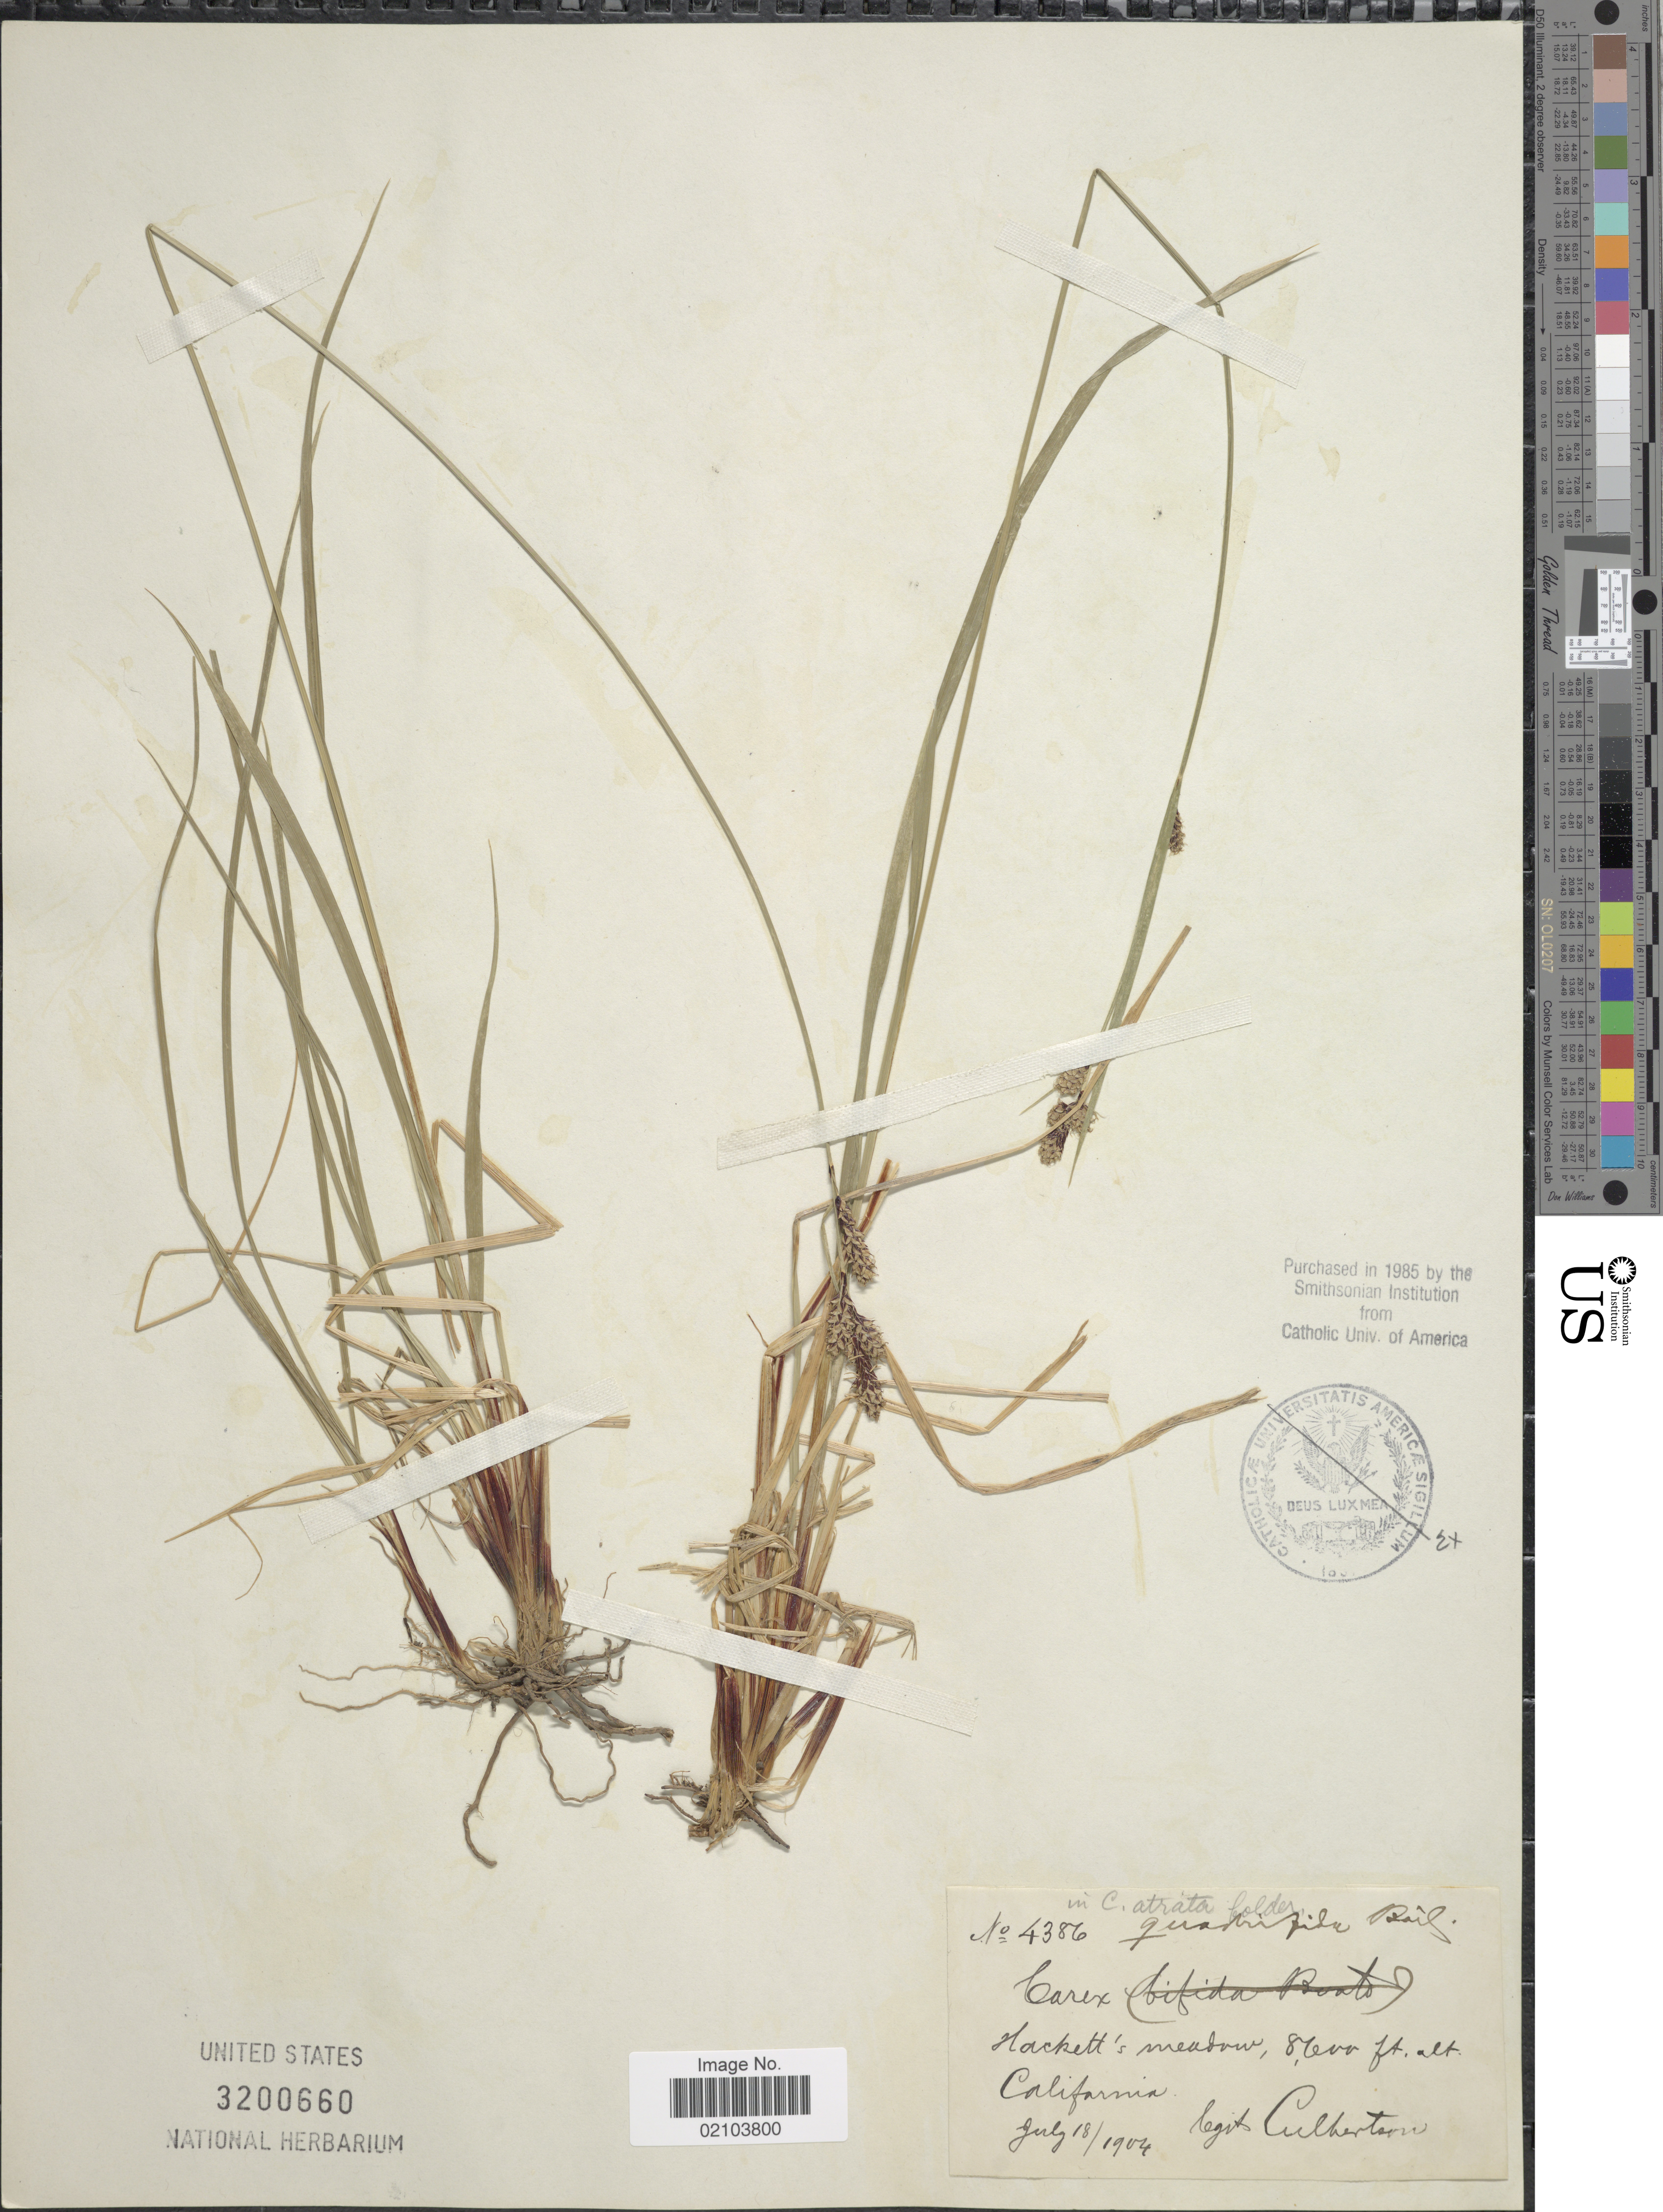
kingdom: Plantae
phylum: Tracheophyta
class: Liliopsida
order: Poales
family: Cyperaceae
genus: Carex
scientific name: Carex atrata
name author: L.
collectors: -. Culbertson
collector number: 4386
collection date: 1904-07-18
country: United States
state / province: California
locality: Hackett's Meadow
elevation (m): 2621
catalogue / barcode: US 3200660